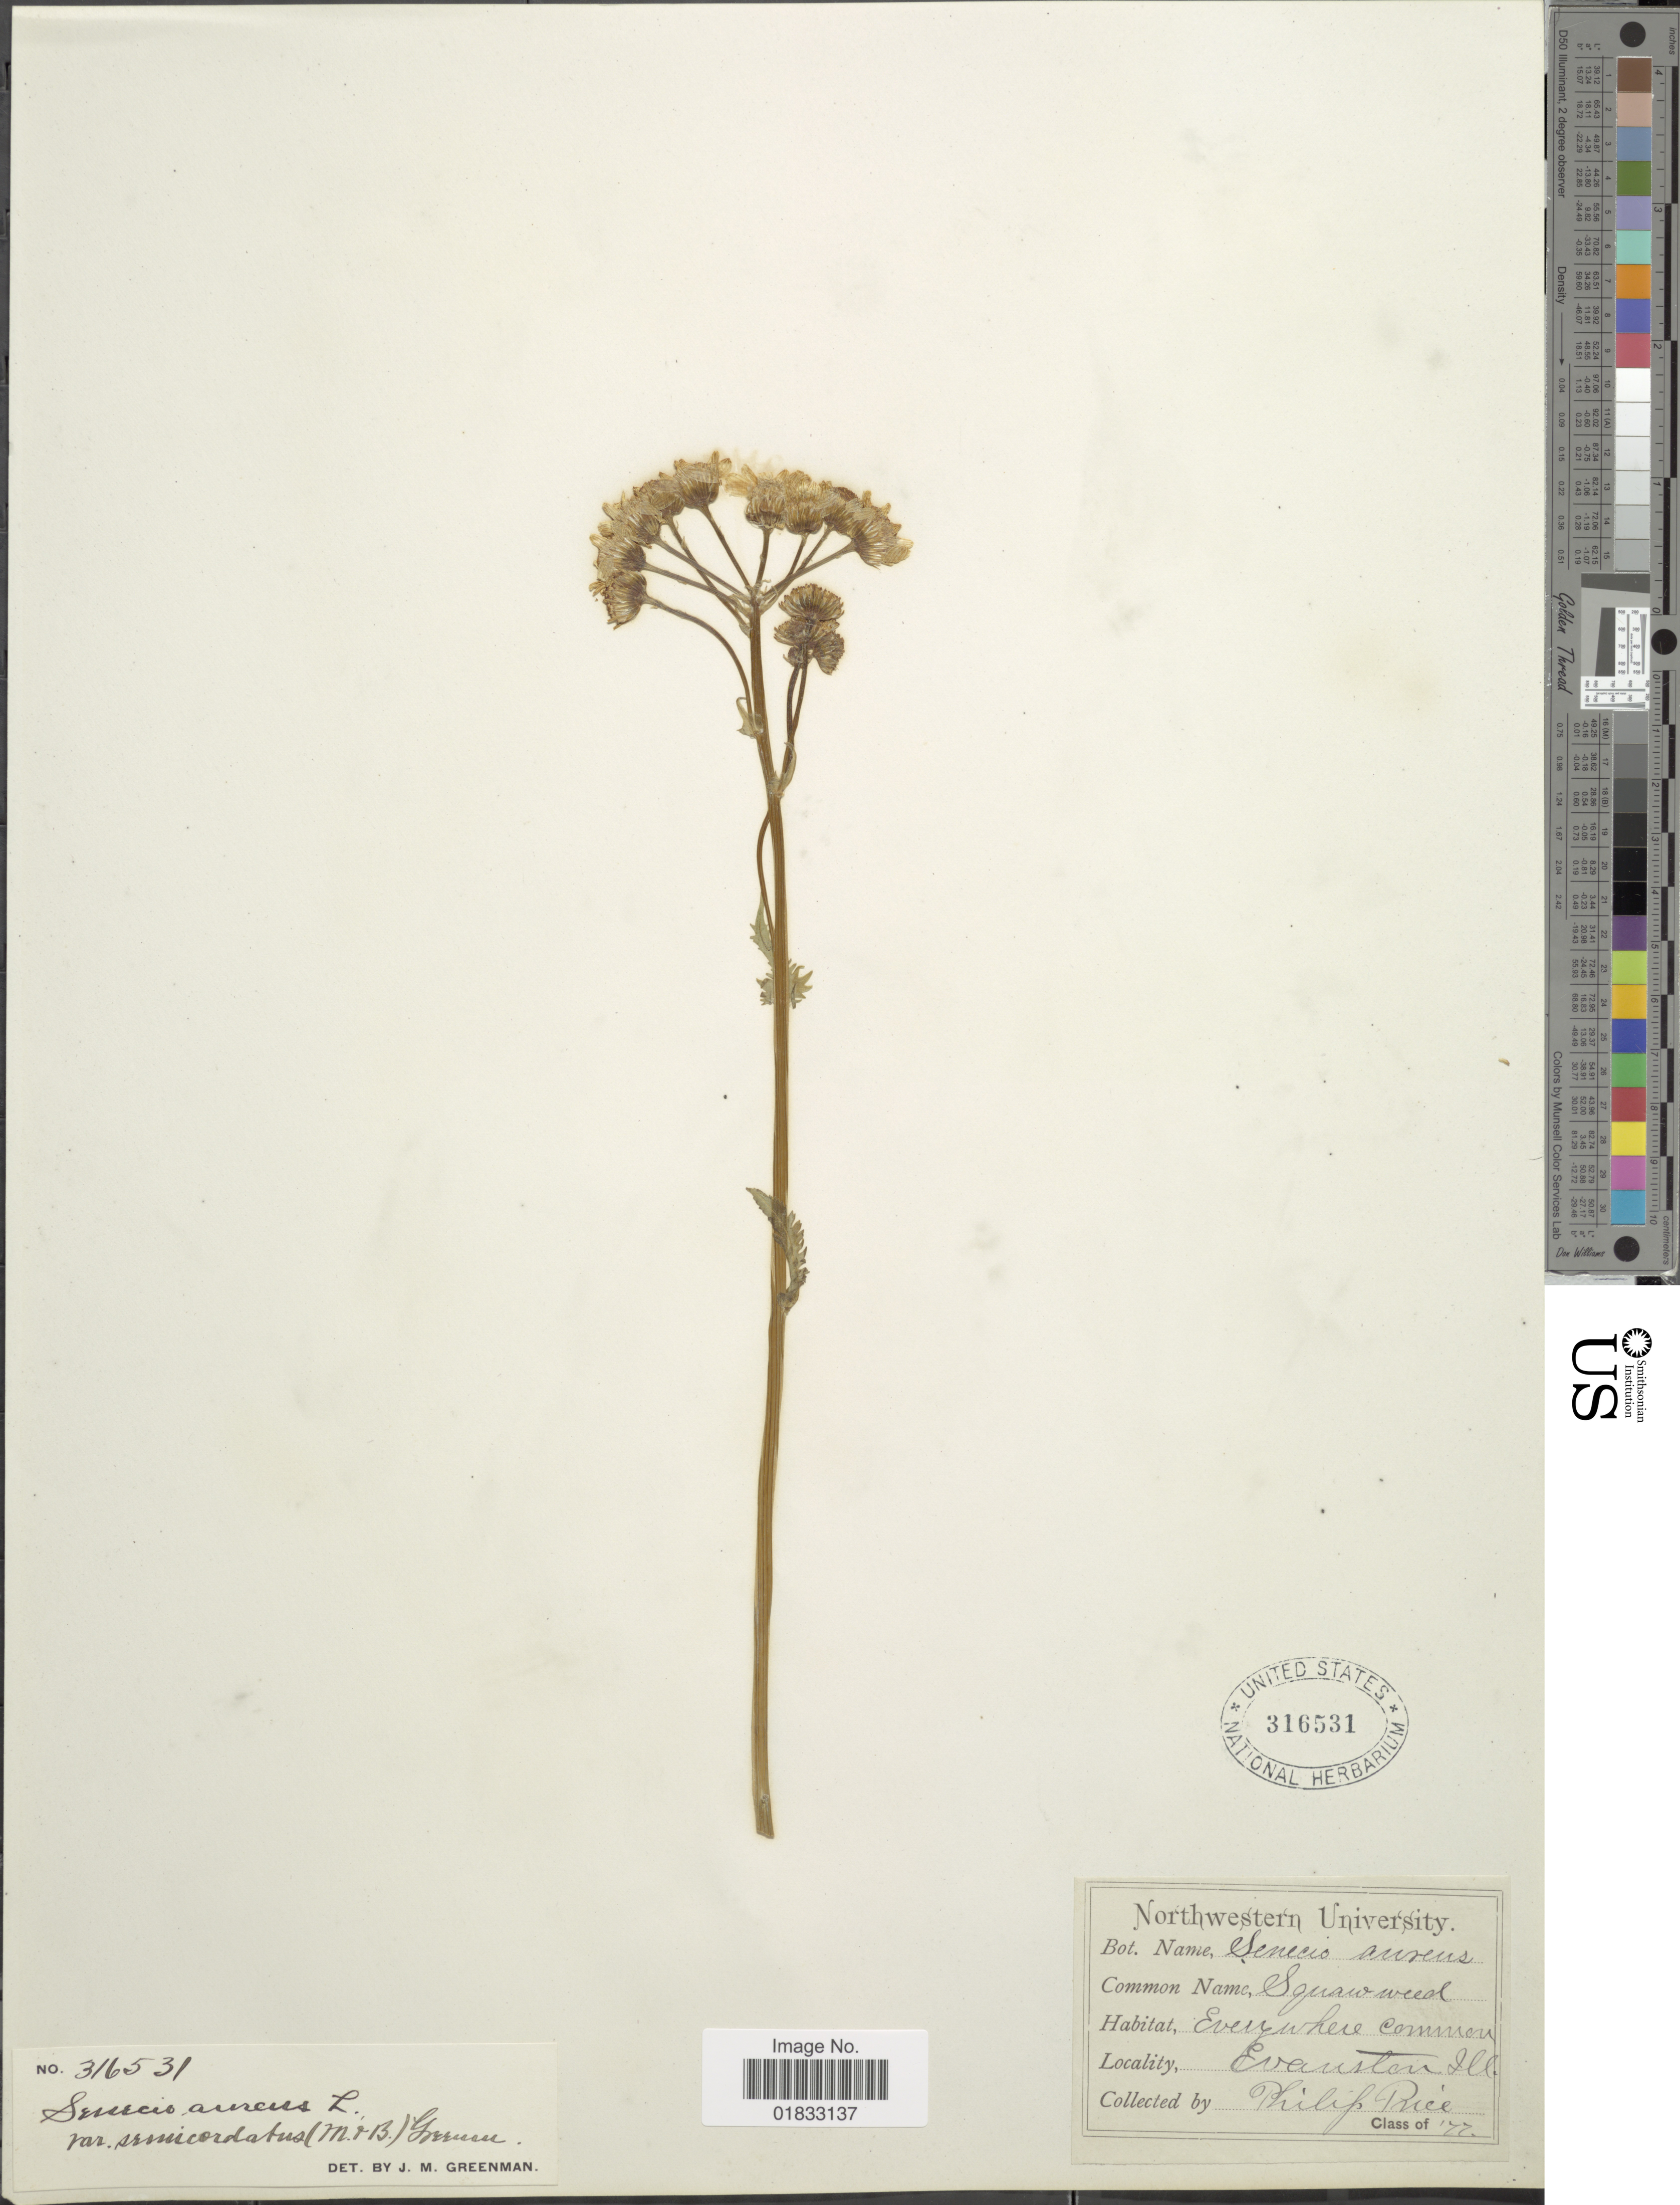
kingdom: Plantae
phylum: Tracheophyta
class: Magnoliopsida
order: Asterales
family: Asteraceae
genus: Packera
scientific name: Packera pseudaurea var. semicordata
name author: (Mack. & Bush) Trock & T.M. Barkley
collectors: P. Price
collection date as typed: Transcribed d/m/y: //77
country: United States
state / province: Illinois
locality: Evanston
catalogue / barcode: US 316531